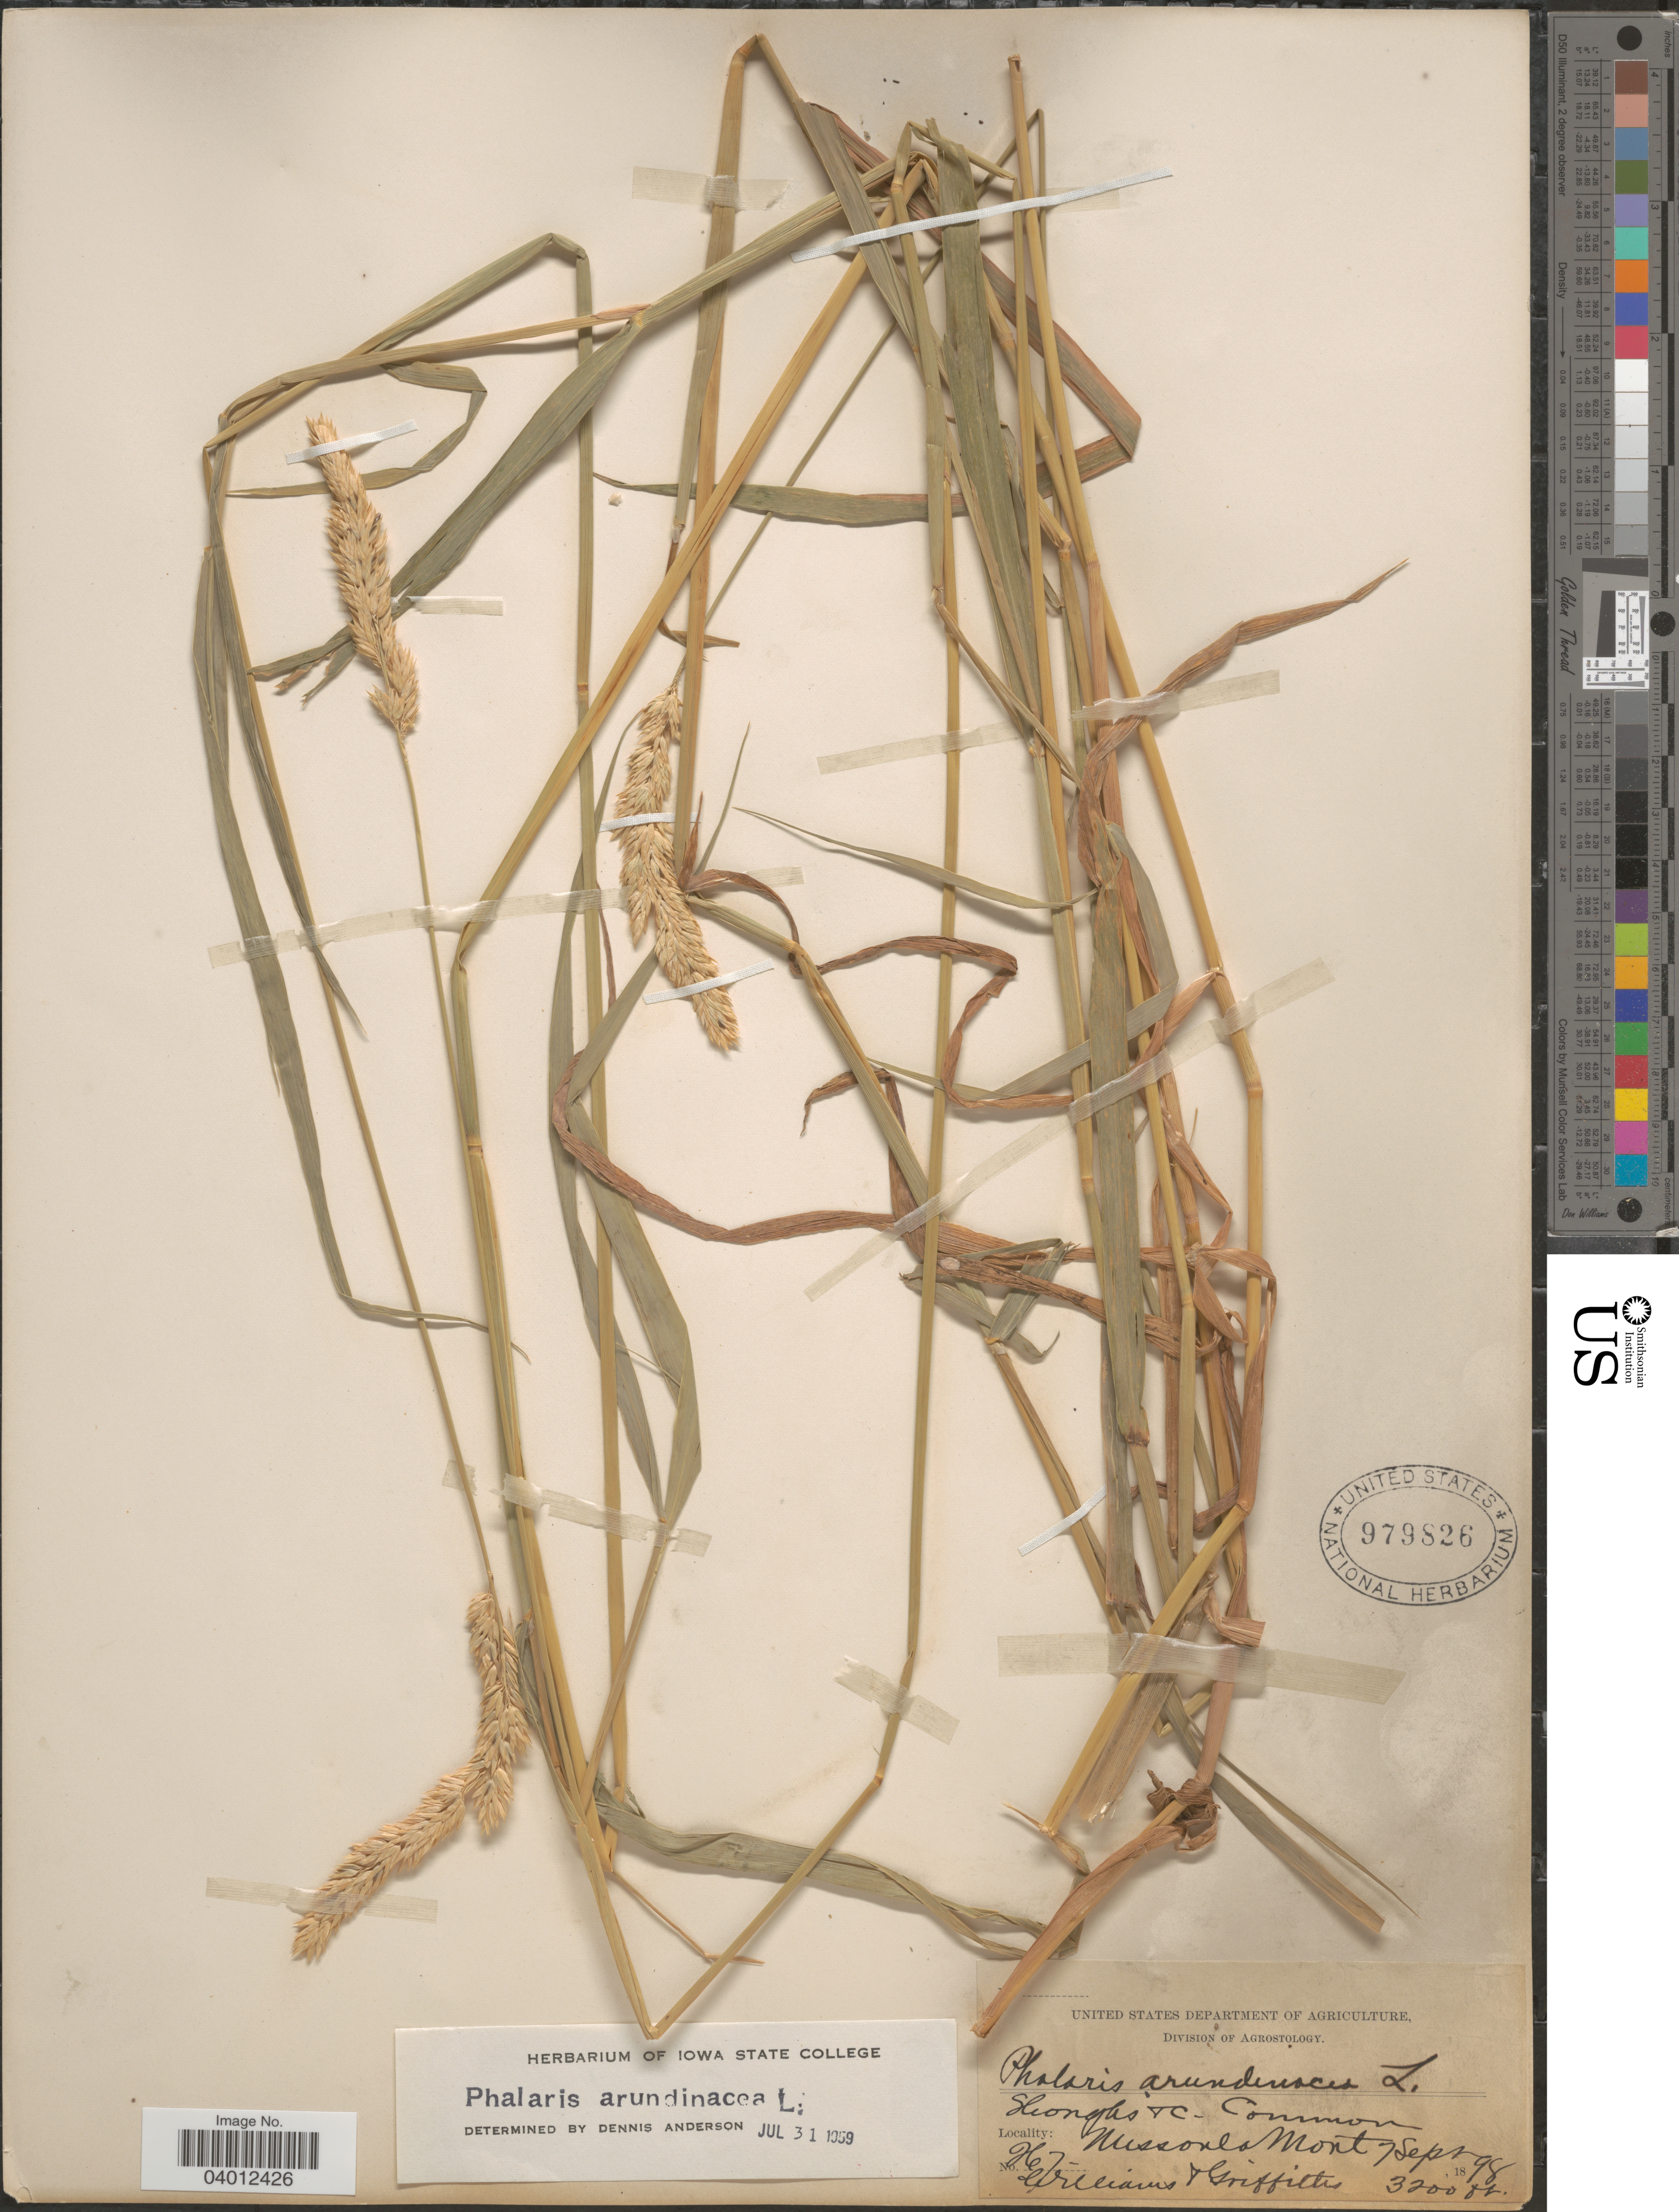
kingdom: Plantae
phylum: Tracheophyta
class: Liliopsida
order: Poales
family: Poaceae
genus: Phalaris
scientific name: Phalaris arundinacea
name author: L.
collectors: -- Williams & -- Griffiths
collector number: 267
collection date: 1898-09-07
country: United States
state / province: Montana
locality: Mussoula.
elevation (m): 975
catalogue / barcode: US 979826